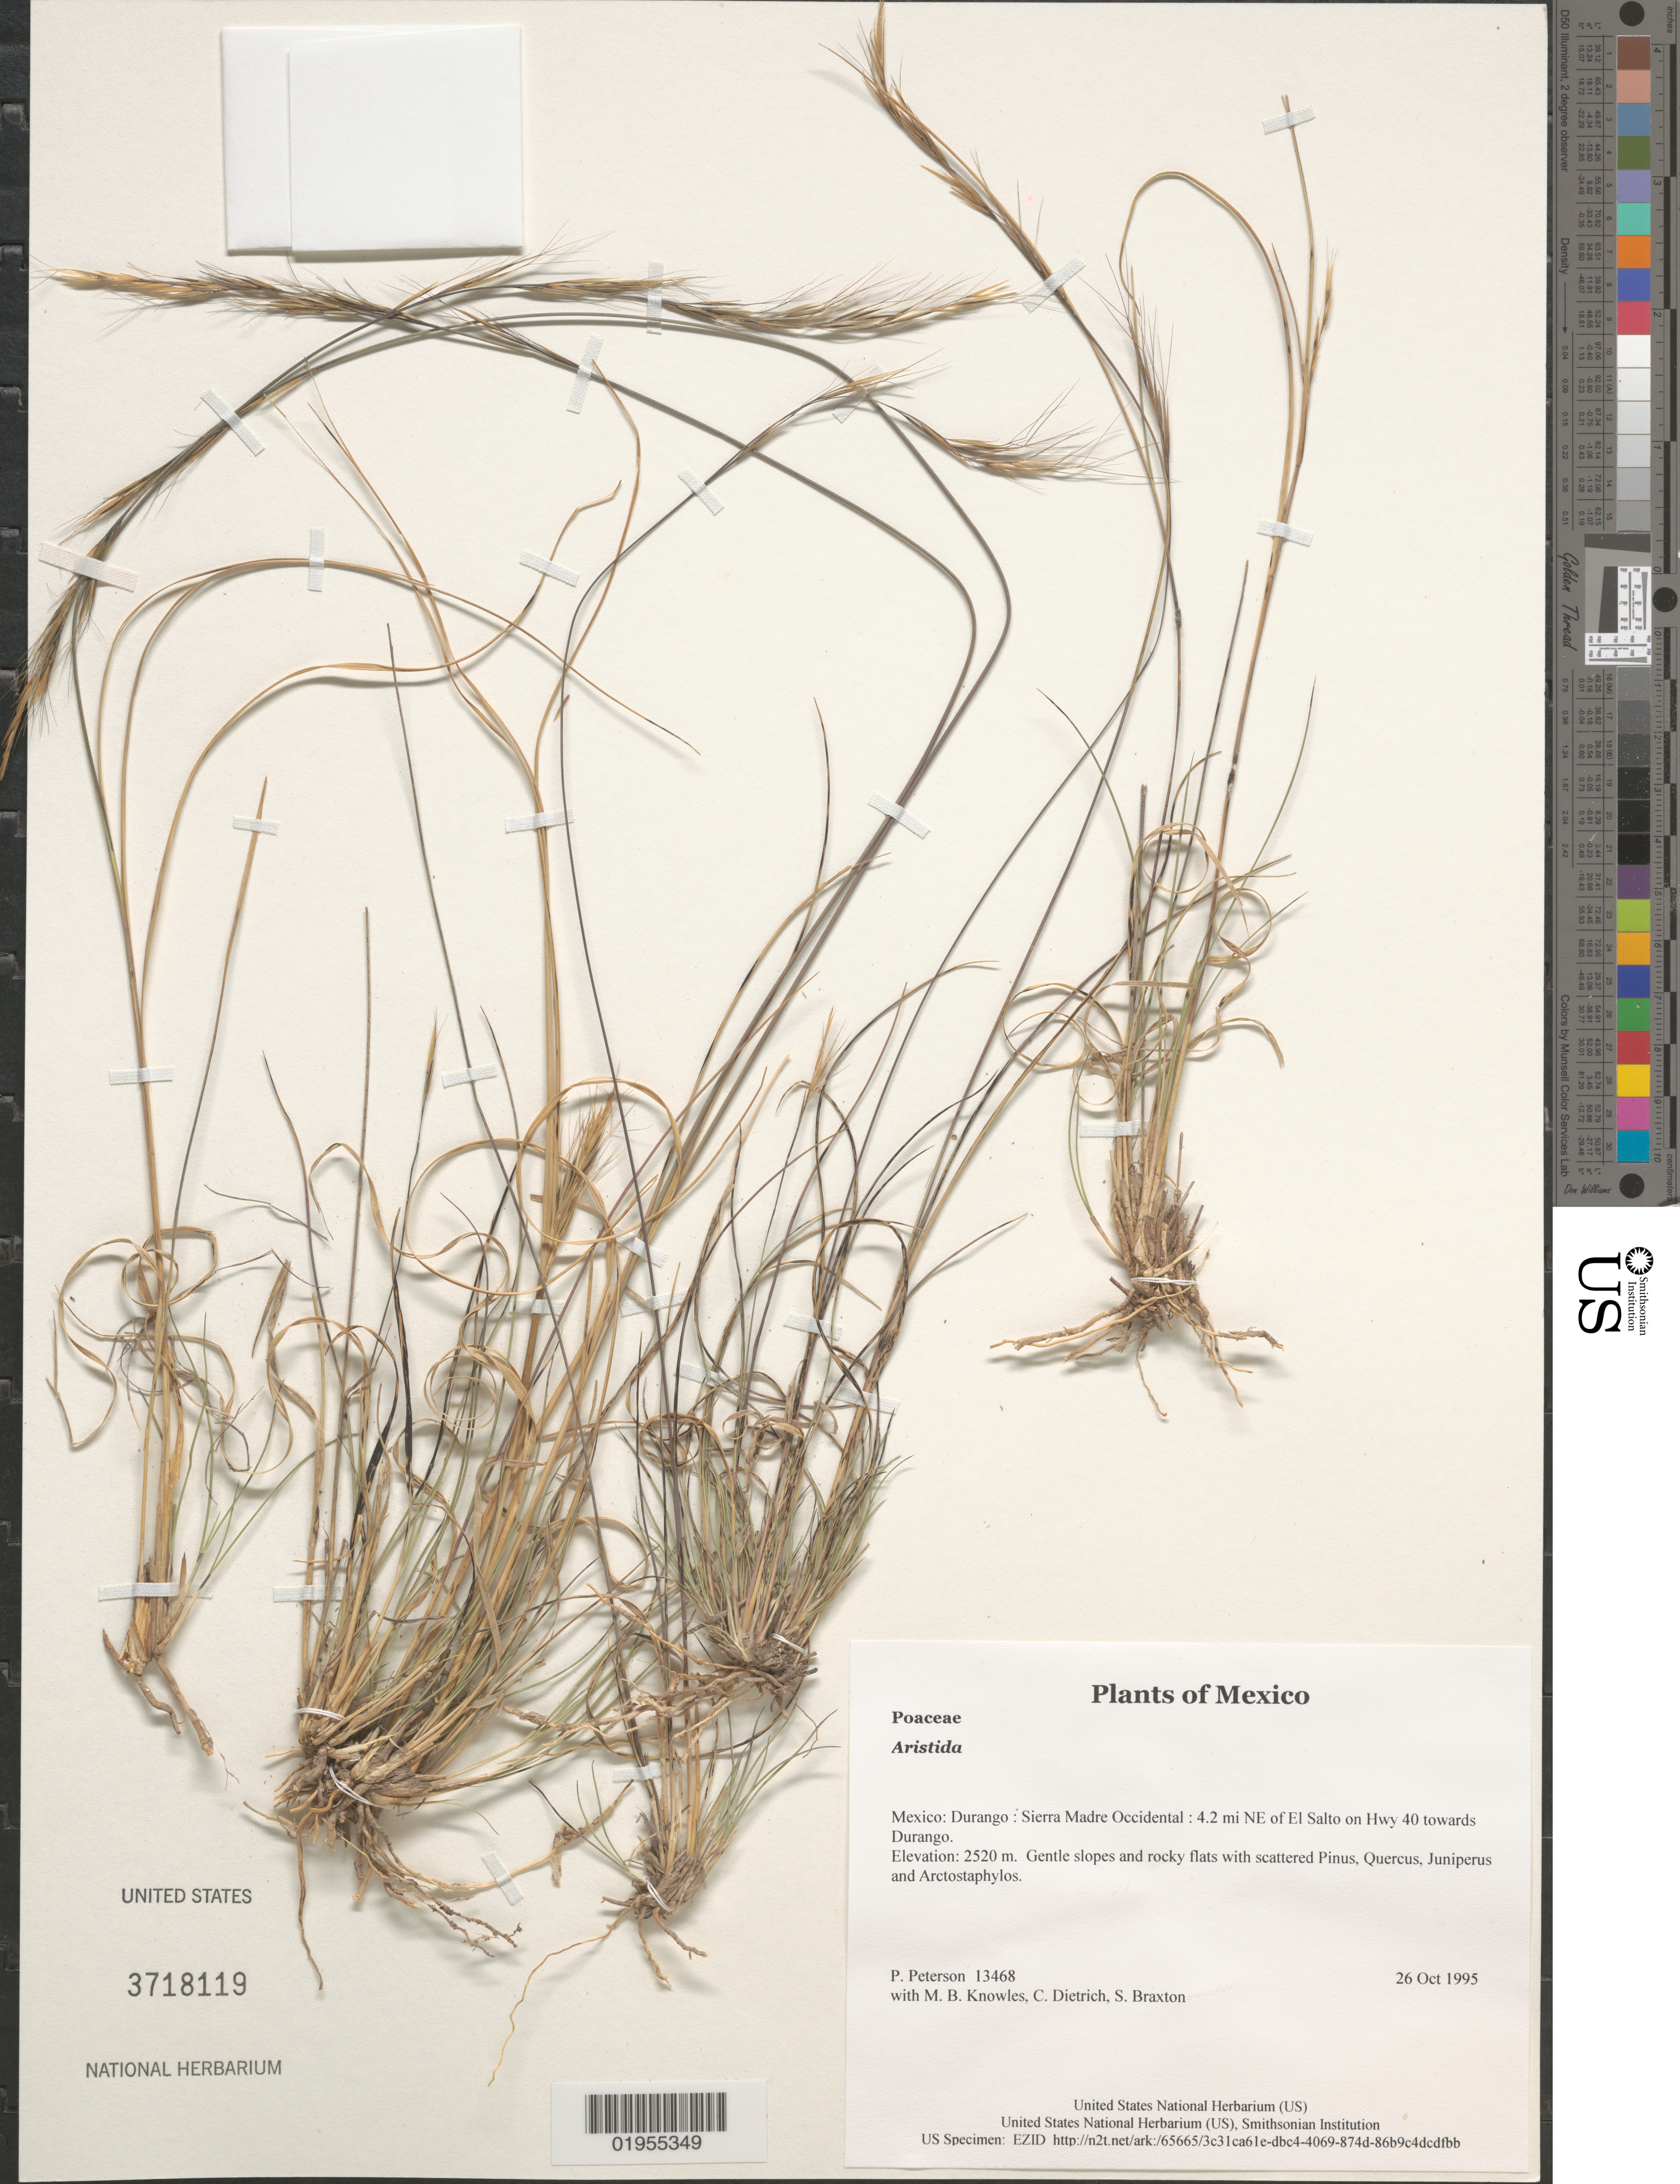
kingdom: Plantae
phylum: Tracheophyta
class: Liliopsida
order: Poales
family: Poaceae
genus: Aristida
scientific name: Aristida sp.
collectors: P. M. Peterson, M. B. Knowles, C. Dietrich & S. Braxton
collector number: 13468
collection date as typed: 26 Oct 1995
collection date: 1995-10-26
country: Mexico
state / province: Durango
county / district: Sierra Madre Occidental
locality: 4.2 mi NE of El Salto on Hwy 40 towards Durango.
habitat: Gentle slopes and rocky flats with scattered Pinus, Quercus, Juniperus and Arctostaphylos.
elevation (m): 2520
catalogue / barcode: US 3718119